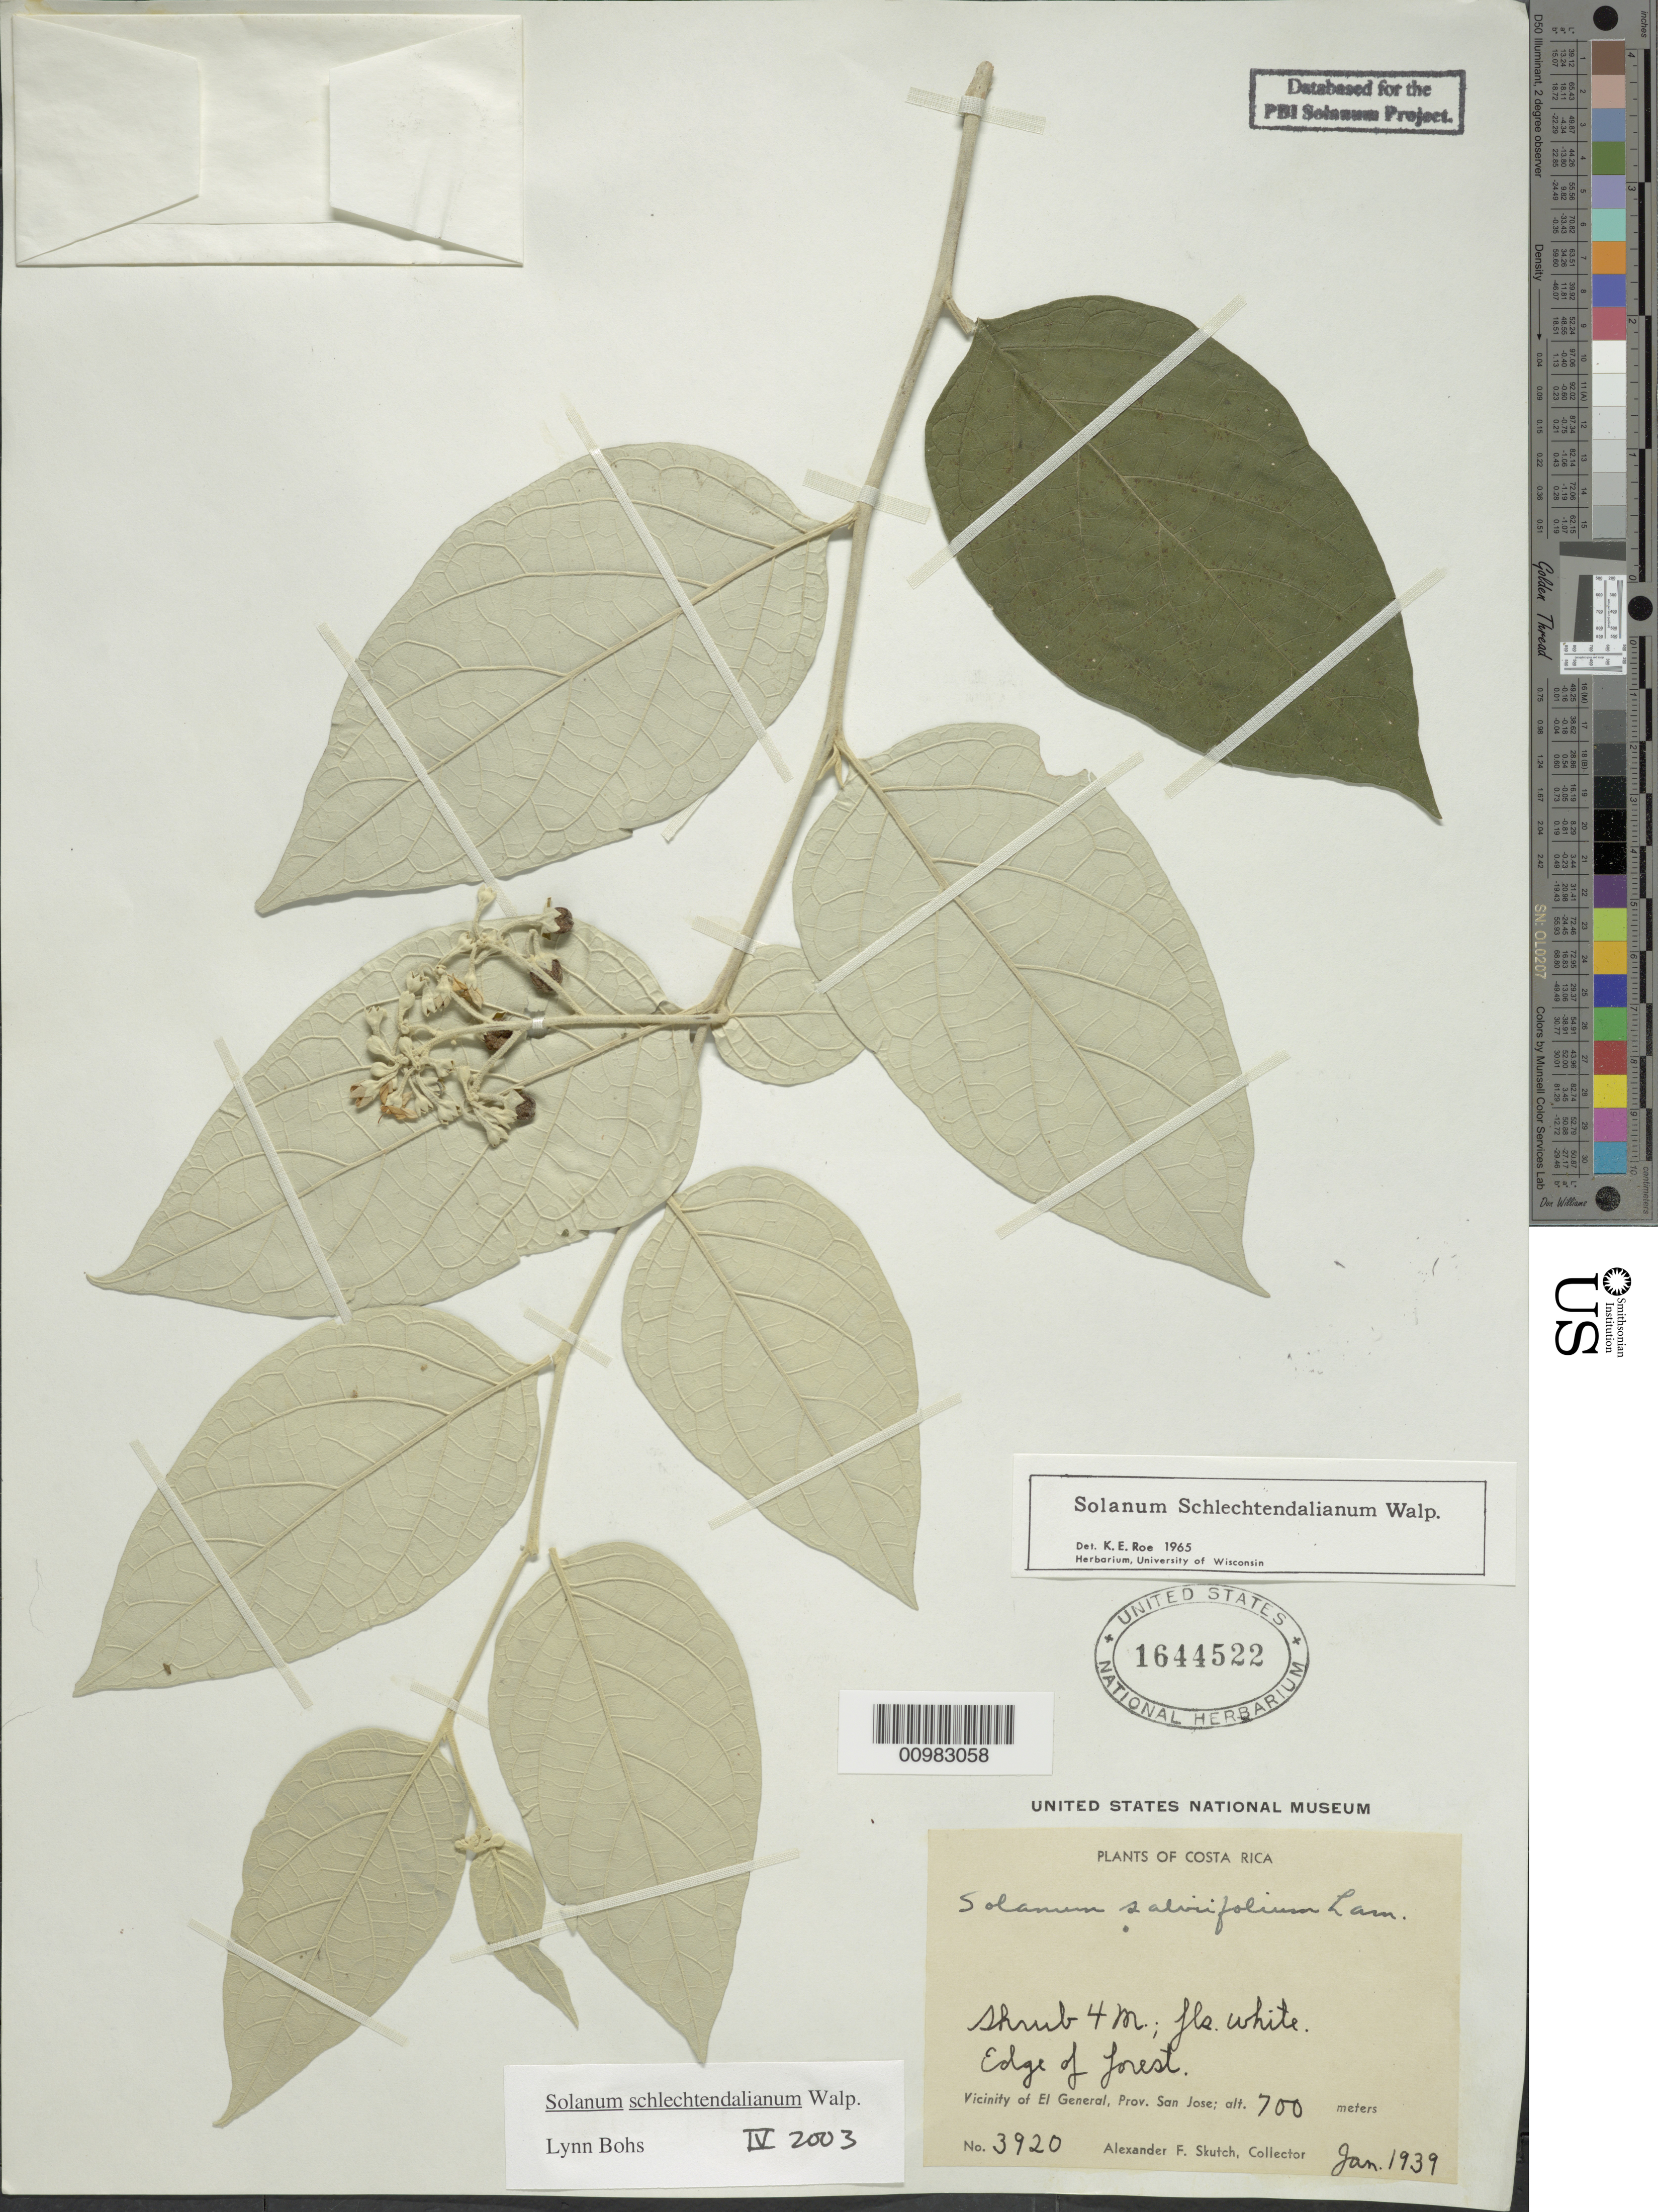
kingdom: Plantae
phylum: Tracheophyta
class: Magnoliopsida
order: Solanales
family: Solanaceae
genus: Solanum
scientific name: Solanum schlechtendalianum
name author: Walp.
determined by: Bohs, L. A.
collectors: A. F. Skutch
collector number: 3920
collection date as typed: Jan 1939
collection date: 1939-01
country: Costa Rica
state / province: San José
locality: Vicinity of El General.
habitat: Edge of forest.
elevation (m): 700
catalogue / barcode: US 1644522